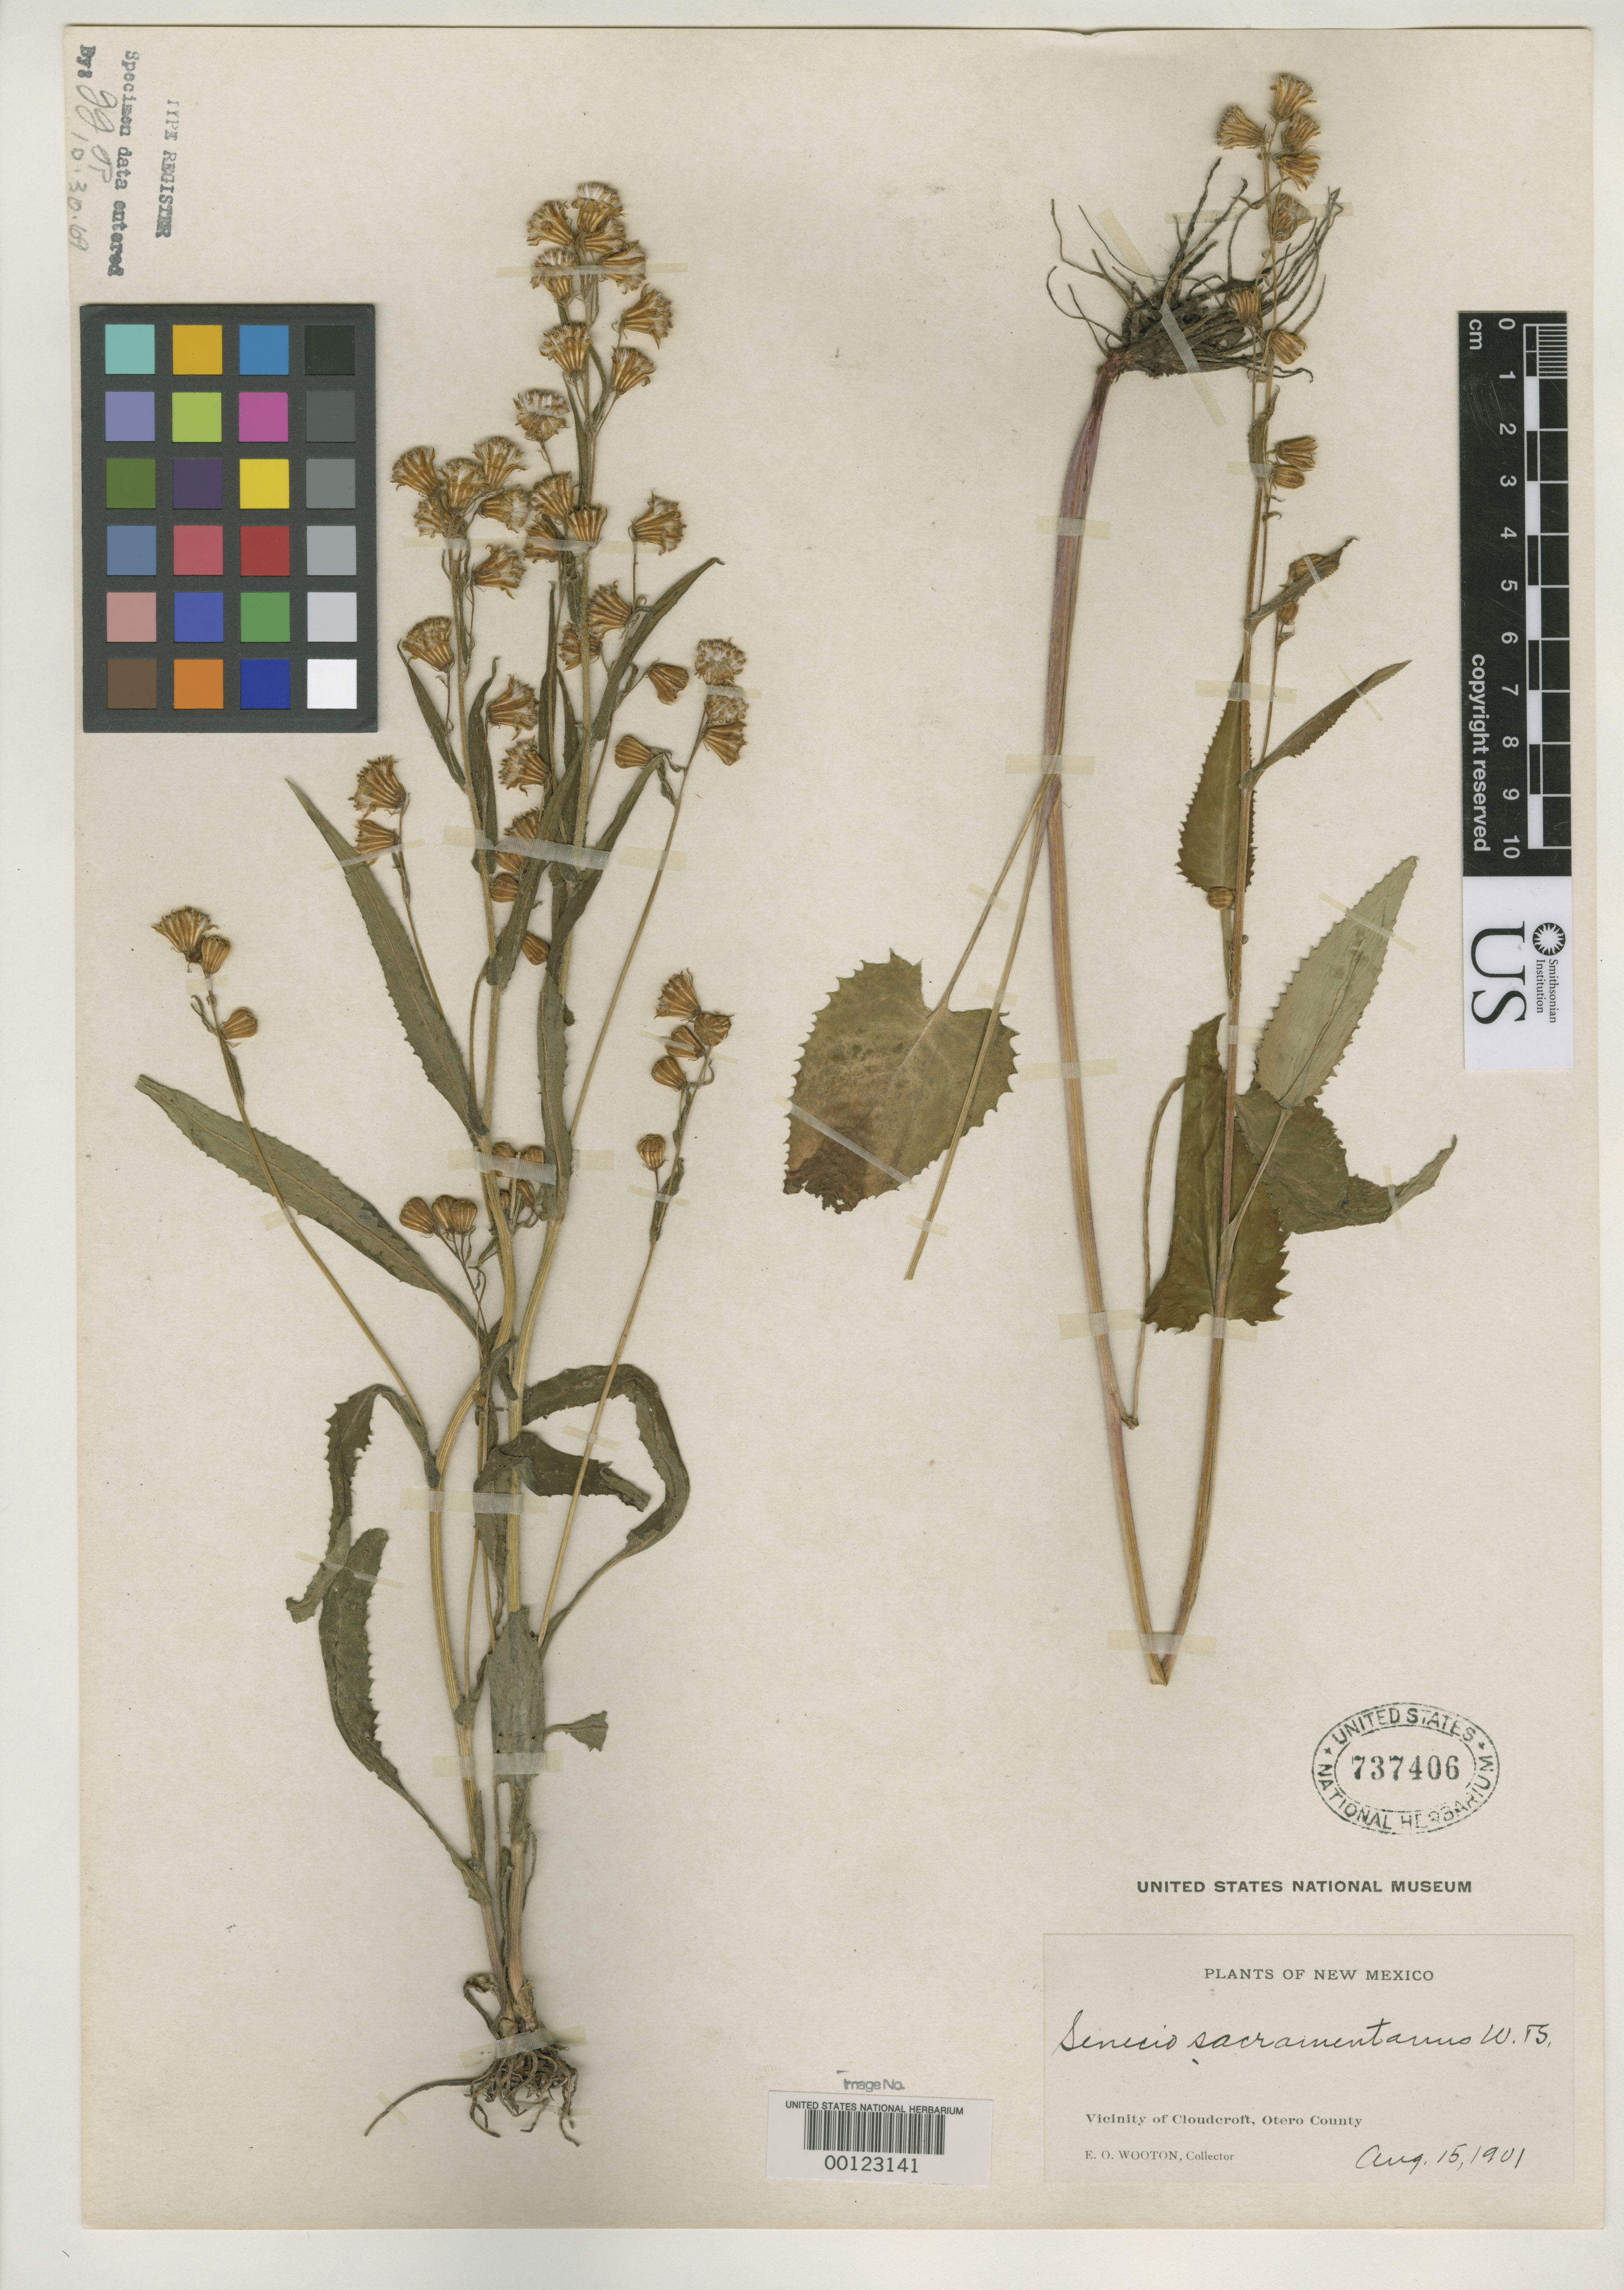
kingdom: Plantae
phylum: Tracheophyta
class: Magnoliopsida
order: Asterales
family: Asteraceae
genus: Senecio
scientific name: Senecio sacramentanus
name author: Wooton & Standl.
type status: Isotype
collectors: E. O. Wooton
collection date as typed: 15 Aug 1901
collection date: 1901-08-15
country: United States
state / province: New Mexico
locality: Vicinity of Cloudcroft near summit of Sacramento Mts.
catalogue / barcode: US 737406